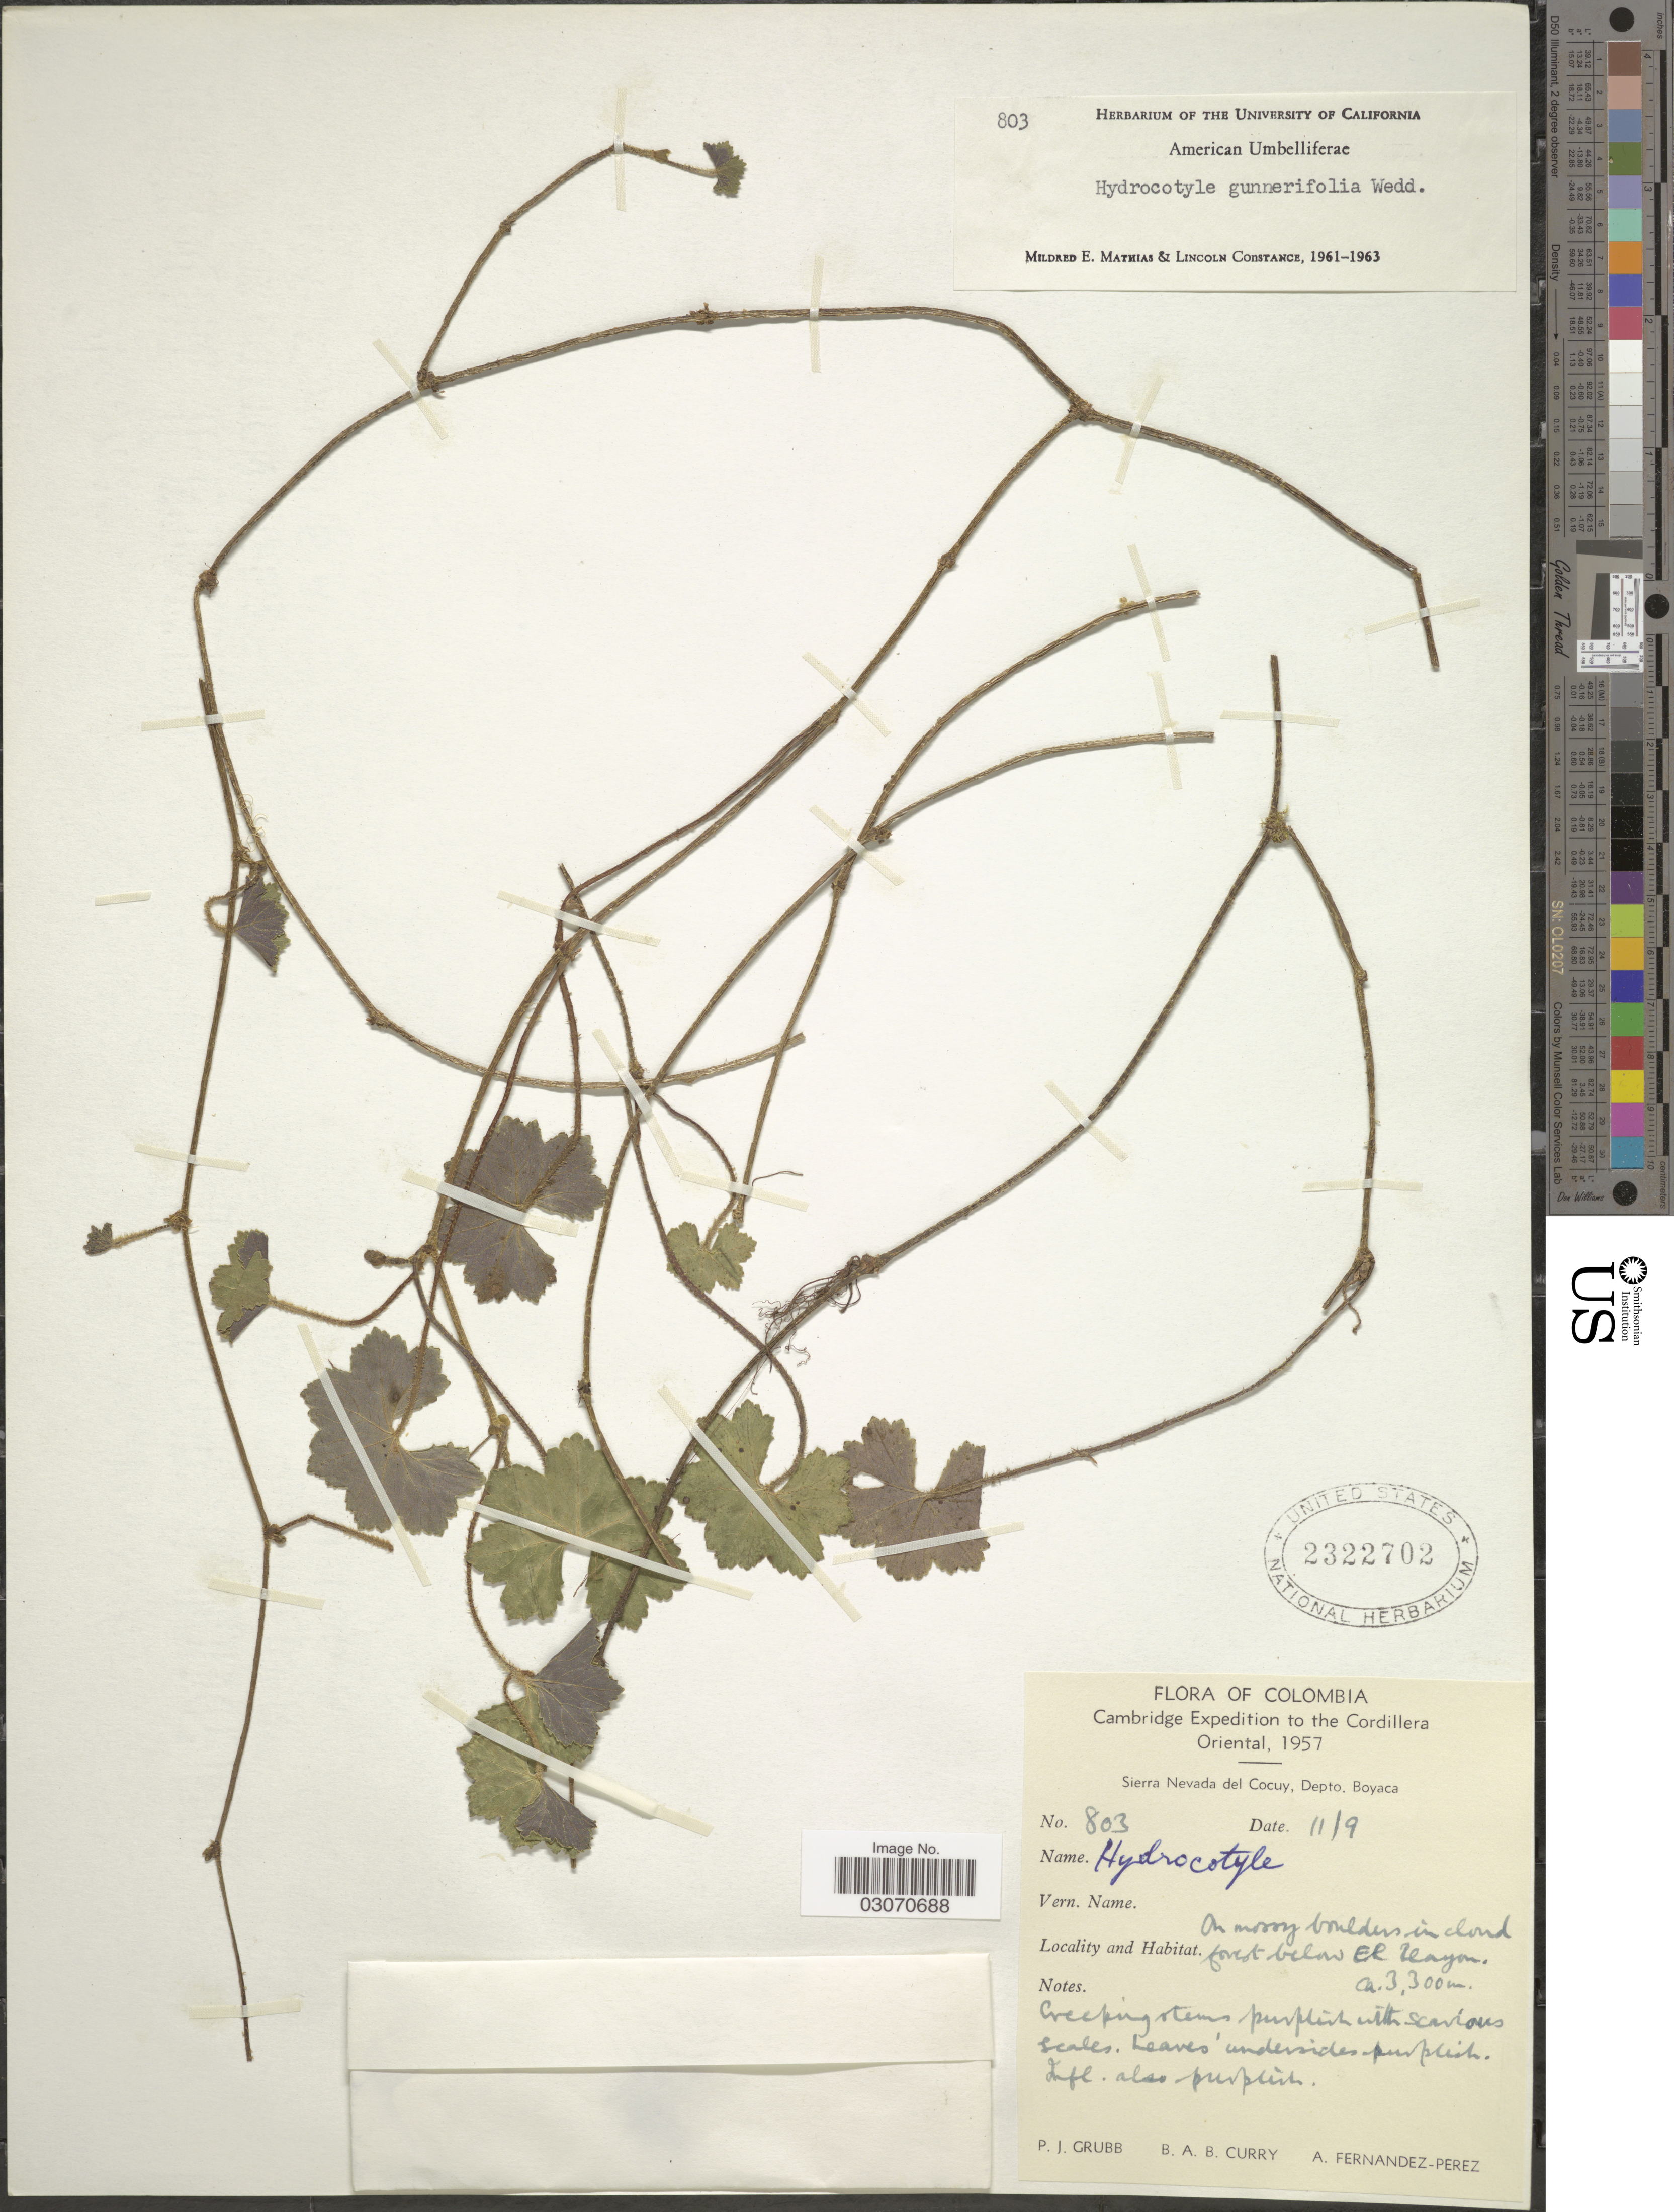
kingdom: Plantae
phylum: Tracheophyta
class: Magnoliopsida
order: Apiales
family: Araliaceae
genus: Hydrocotyle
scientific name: Hydrocotyle gunnerifolia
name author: Wedd.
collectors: P. J. Grubb, B. A. B. Curry & A. Fernández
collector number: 803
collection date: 1957-09-11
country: Colombia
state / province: Boyacá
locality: Cordillera Oriental, Sierra Nevada del Cocuy, Depto. Boyaca. On mossy boulders in cloud forest below El Playon.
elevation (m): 3300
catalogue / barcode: US 2322702